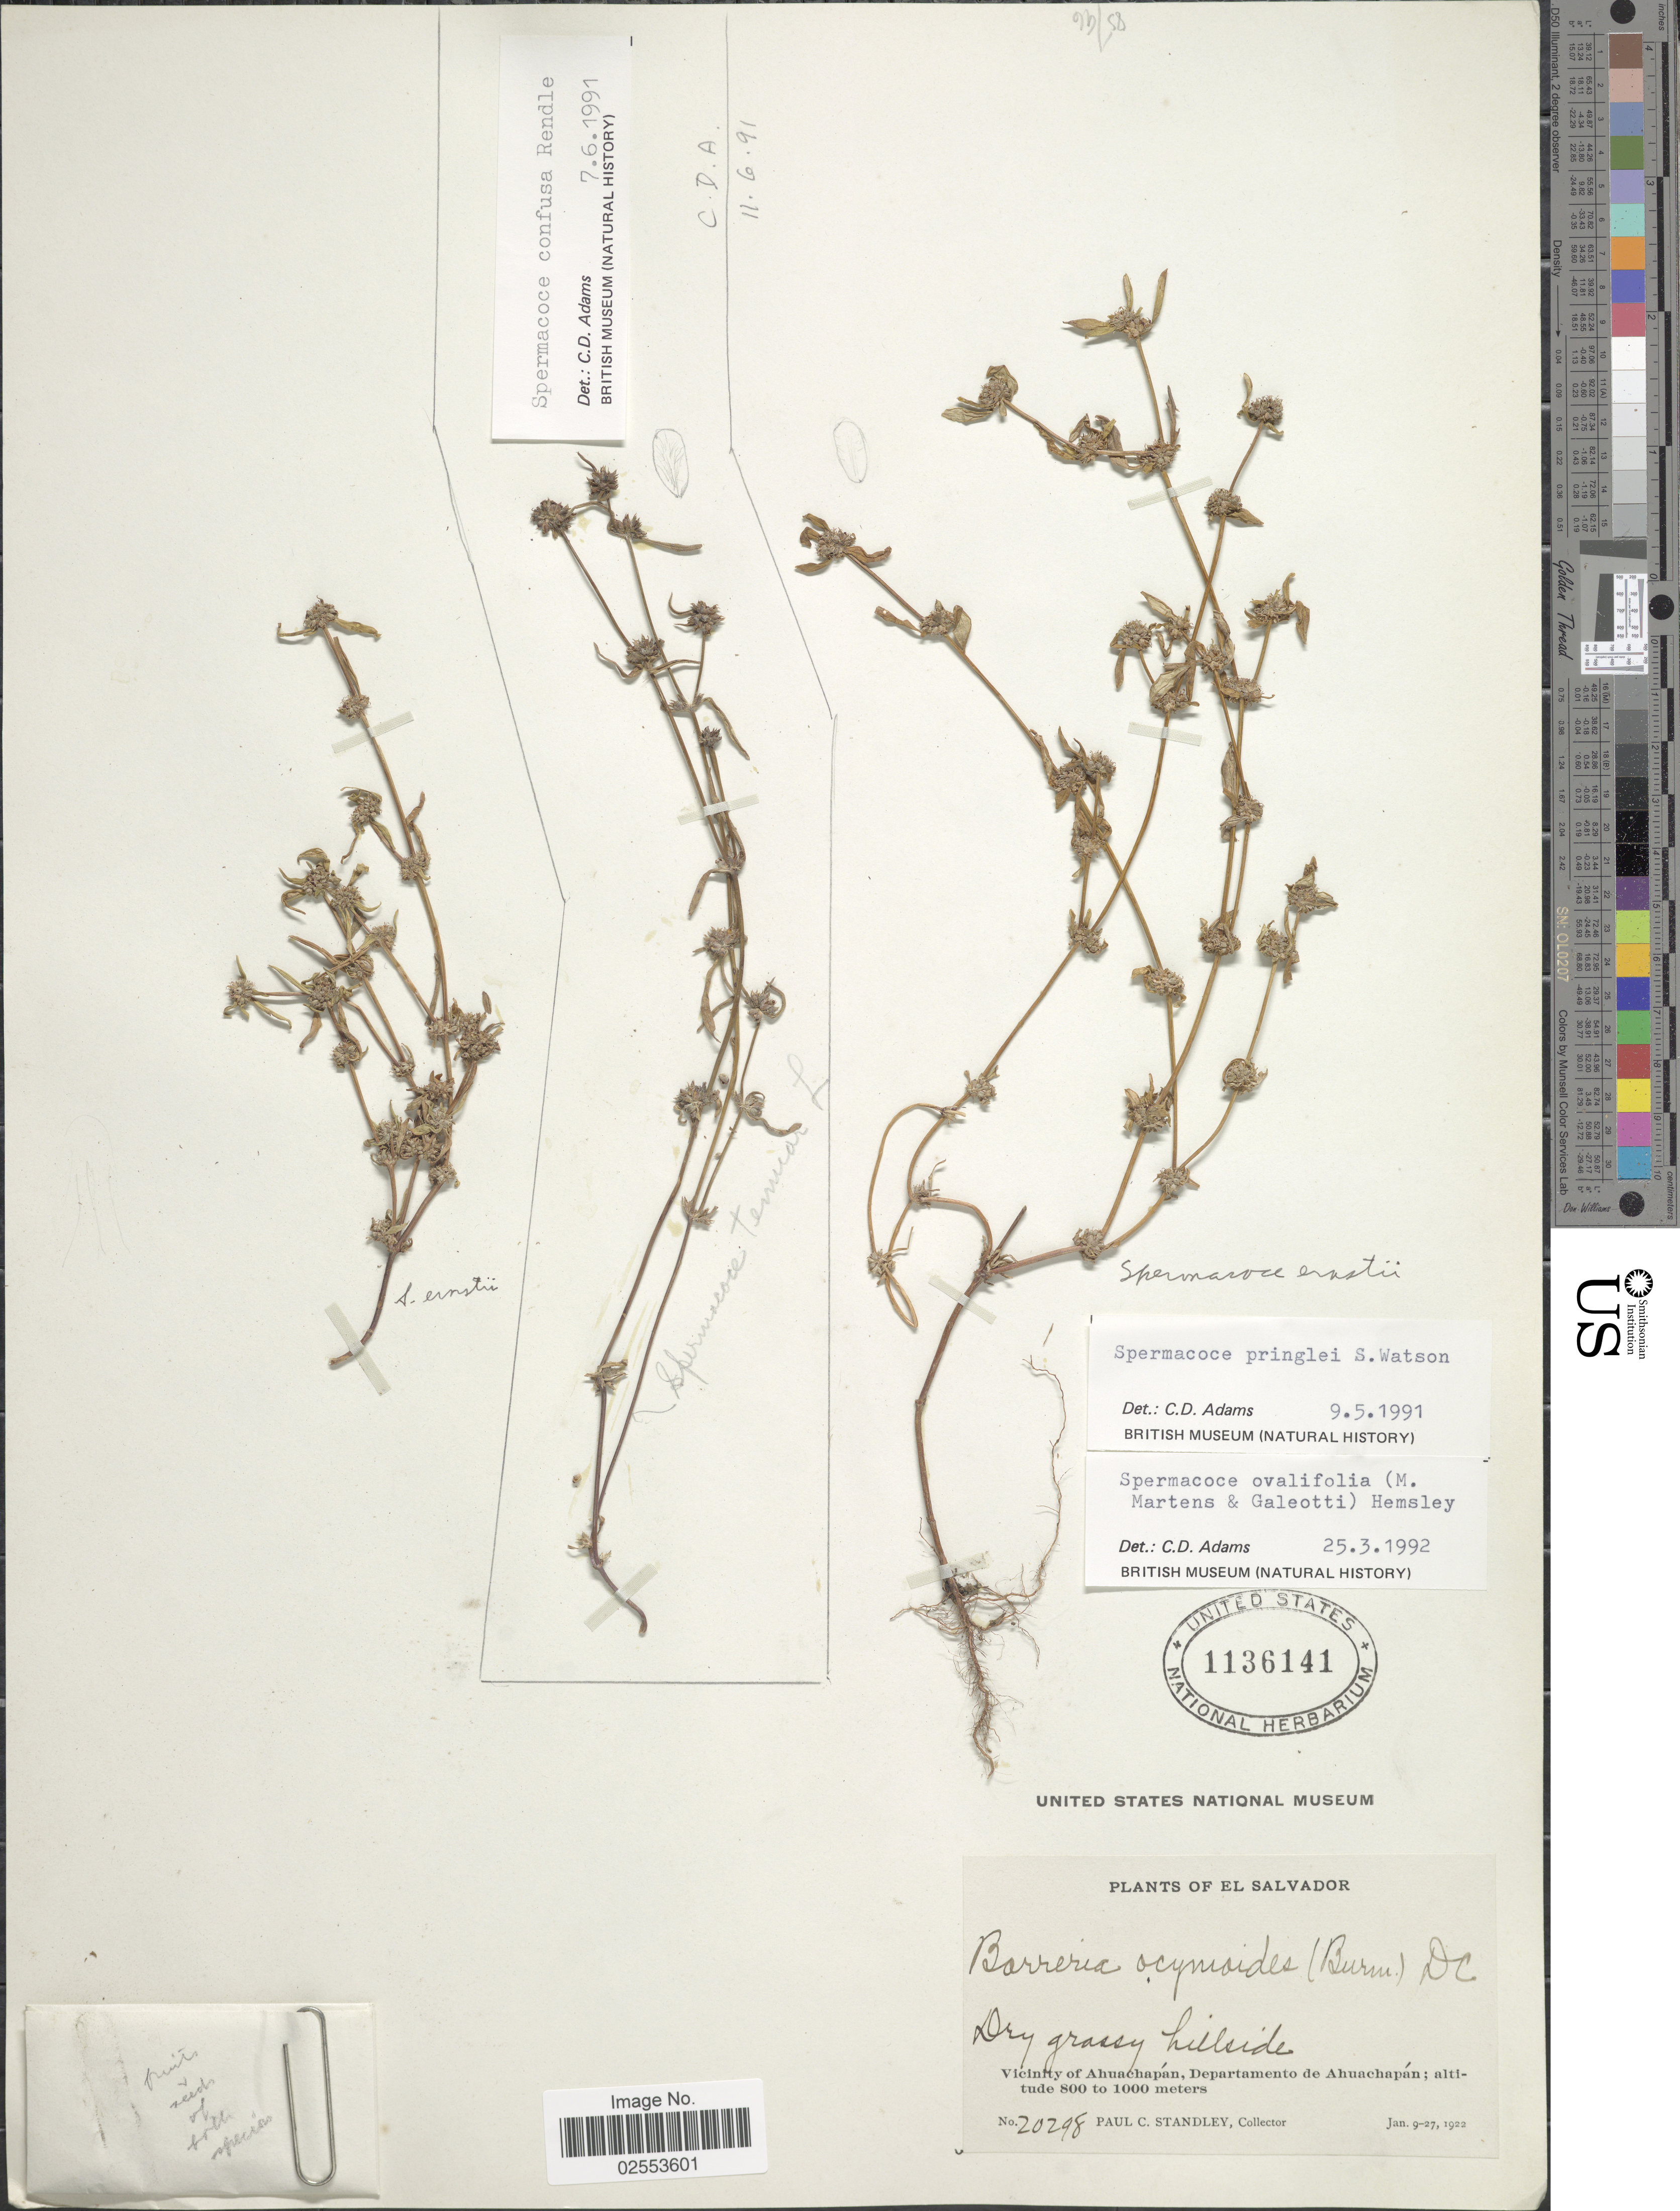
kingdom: Plantae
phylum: Tracheophyta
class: Magnoliopsida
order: Gentianales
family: Rubiaceae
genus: Spermacoce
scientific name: Spermacoce ovalifolia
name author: (M. Martens & Galeotti) Hemsl.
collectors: P. C. Standley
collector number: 20298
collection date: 1922-01-09/1922-01-27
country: El Salvador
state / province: Ahuachapan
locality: Vicinity of Ahuachapán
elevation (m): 800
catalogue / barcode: US 1136141